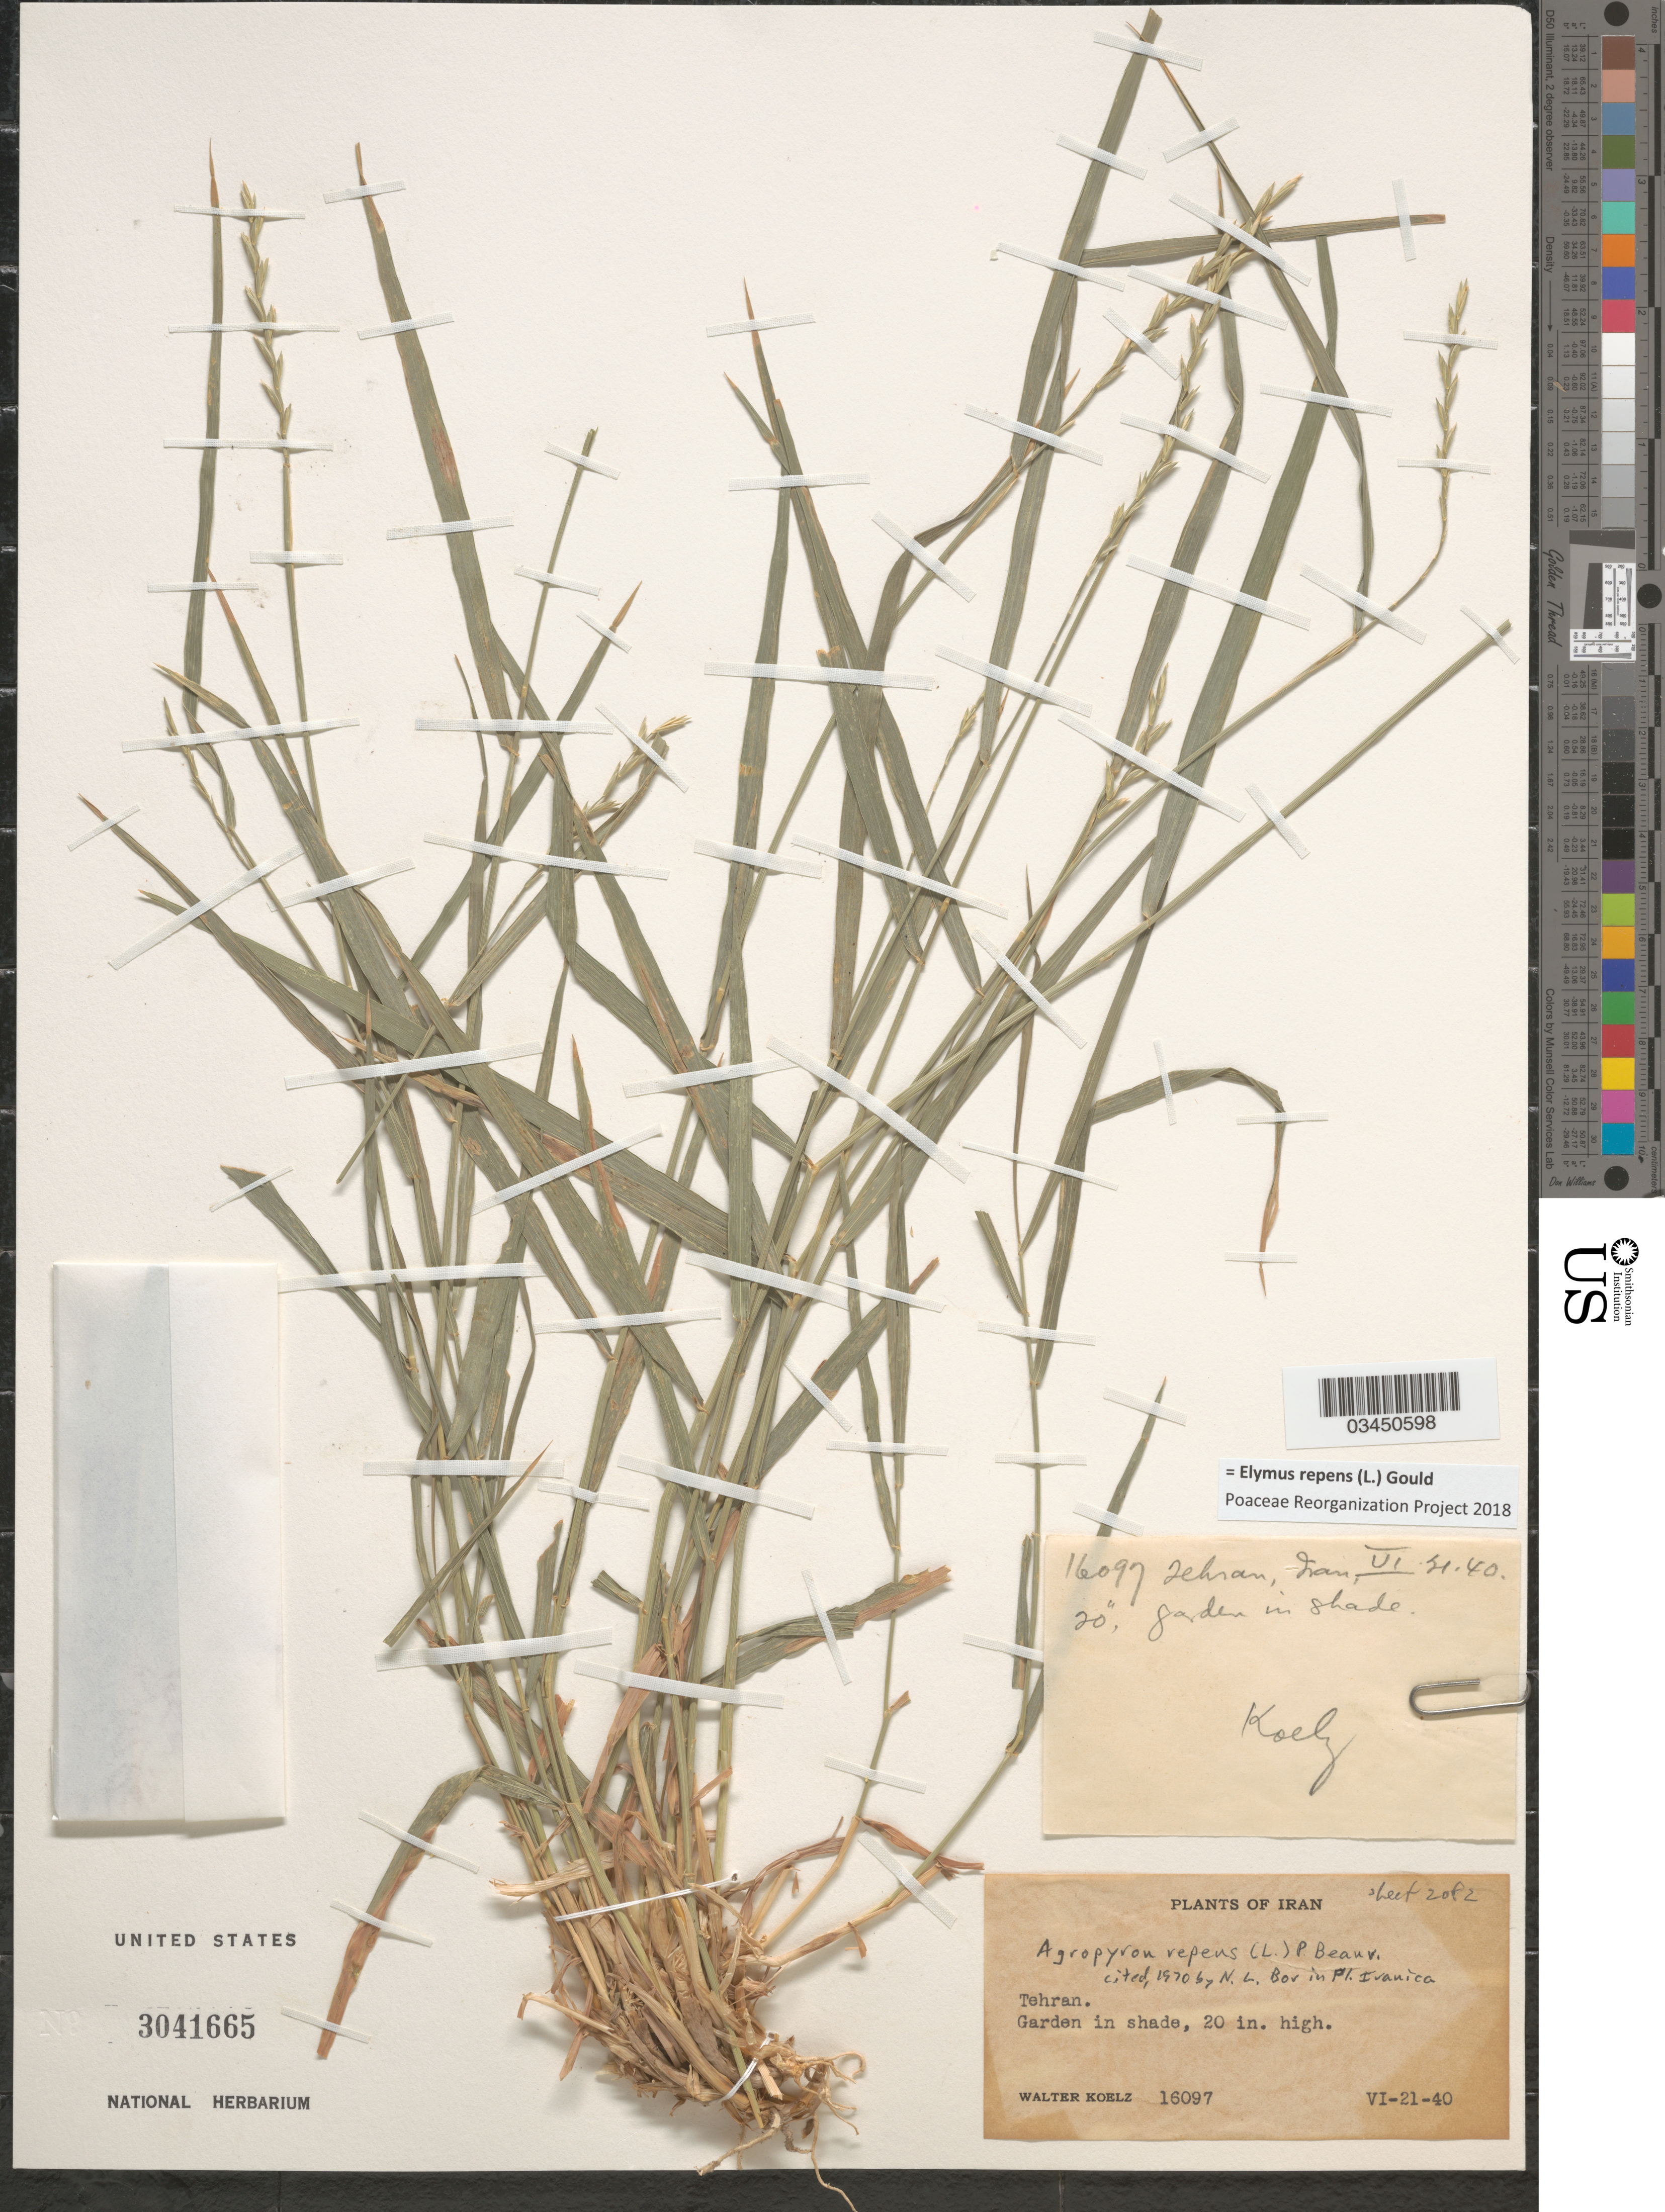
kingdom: Plantae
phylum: Tracheophyta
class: Liliopsida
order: Poales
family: Poaceae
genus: Elymus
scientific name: Elymus repens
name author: (L.) Gould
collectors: W. N. Koelz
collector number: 16097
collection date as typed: Transcribed d/m/y: 21/6/40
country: Iran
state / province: Tehran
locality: Garden in shade.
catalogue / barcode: US 3041665